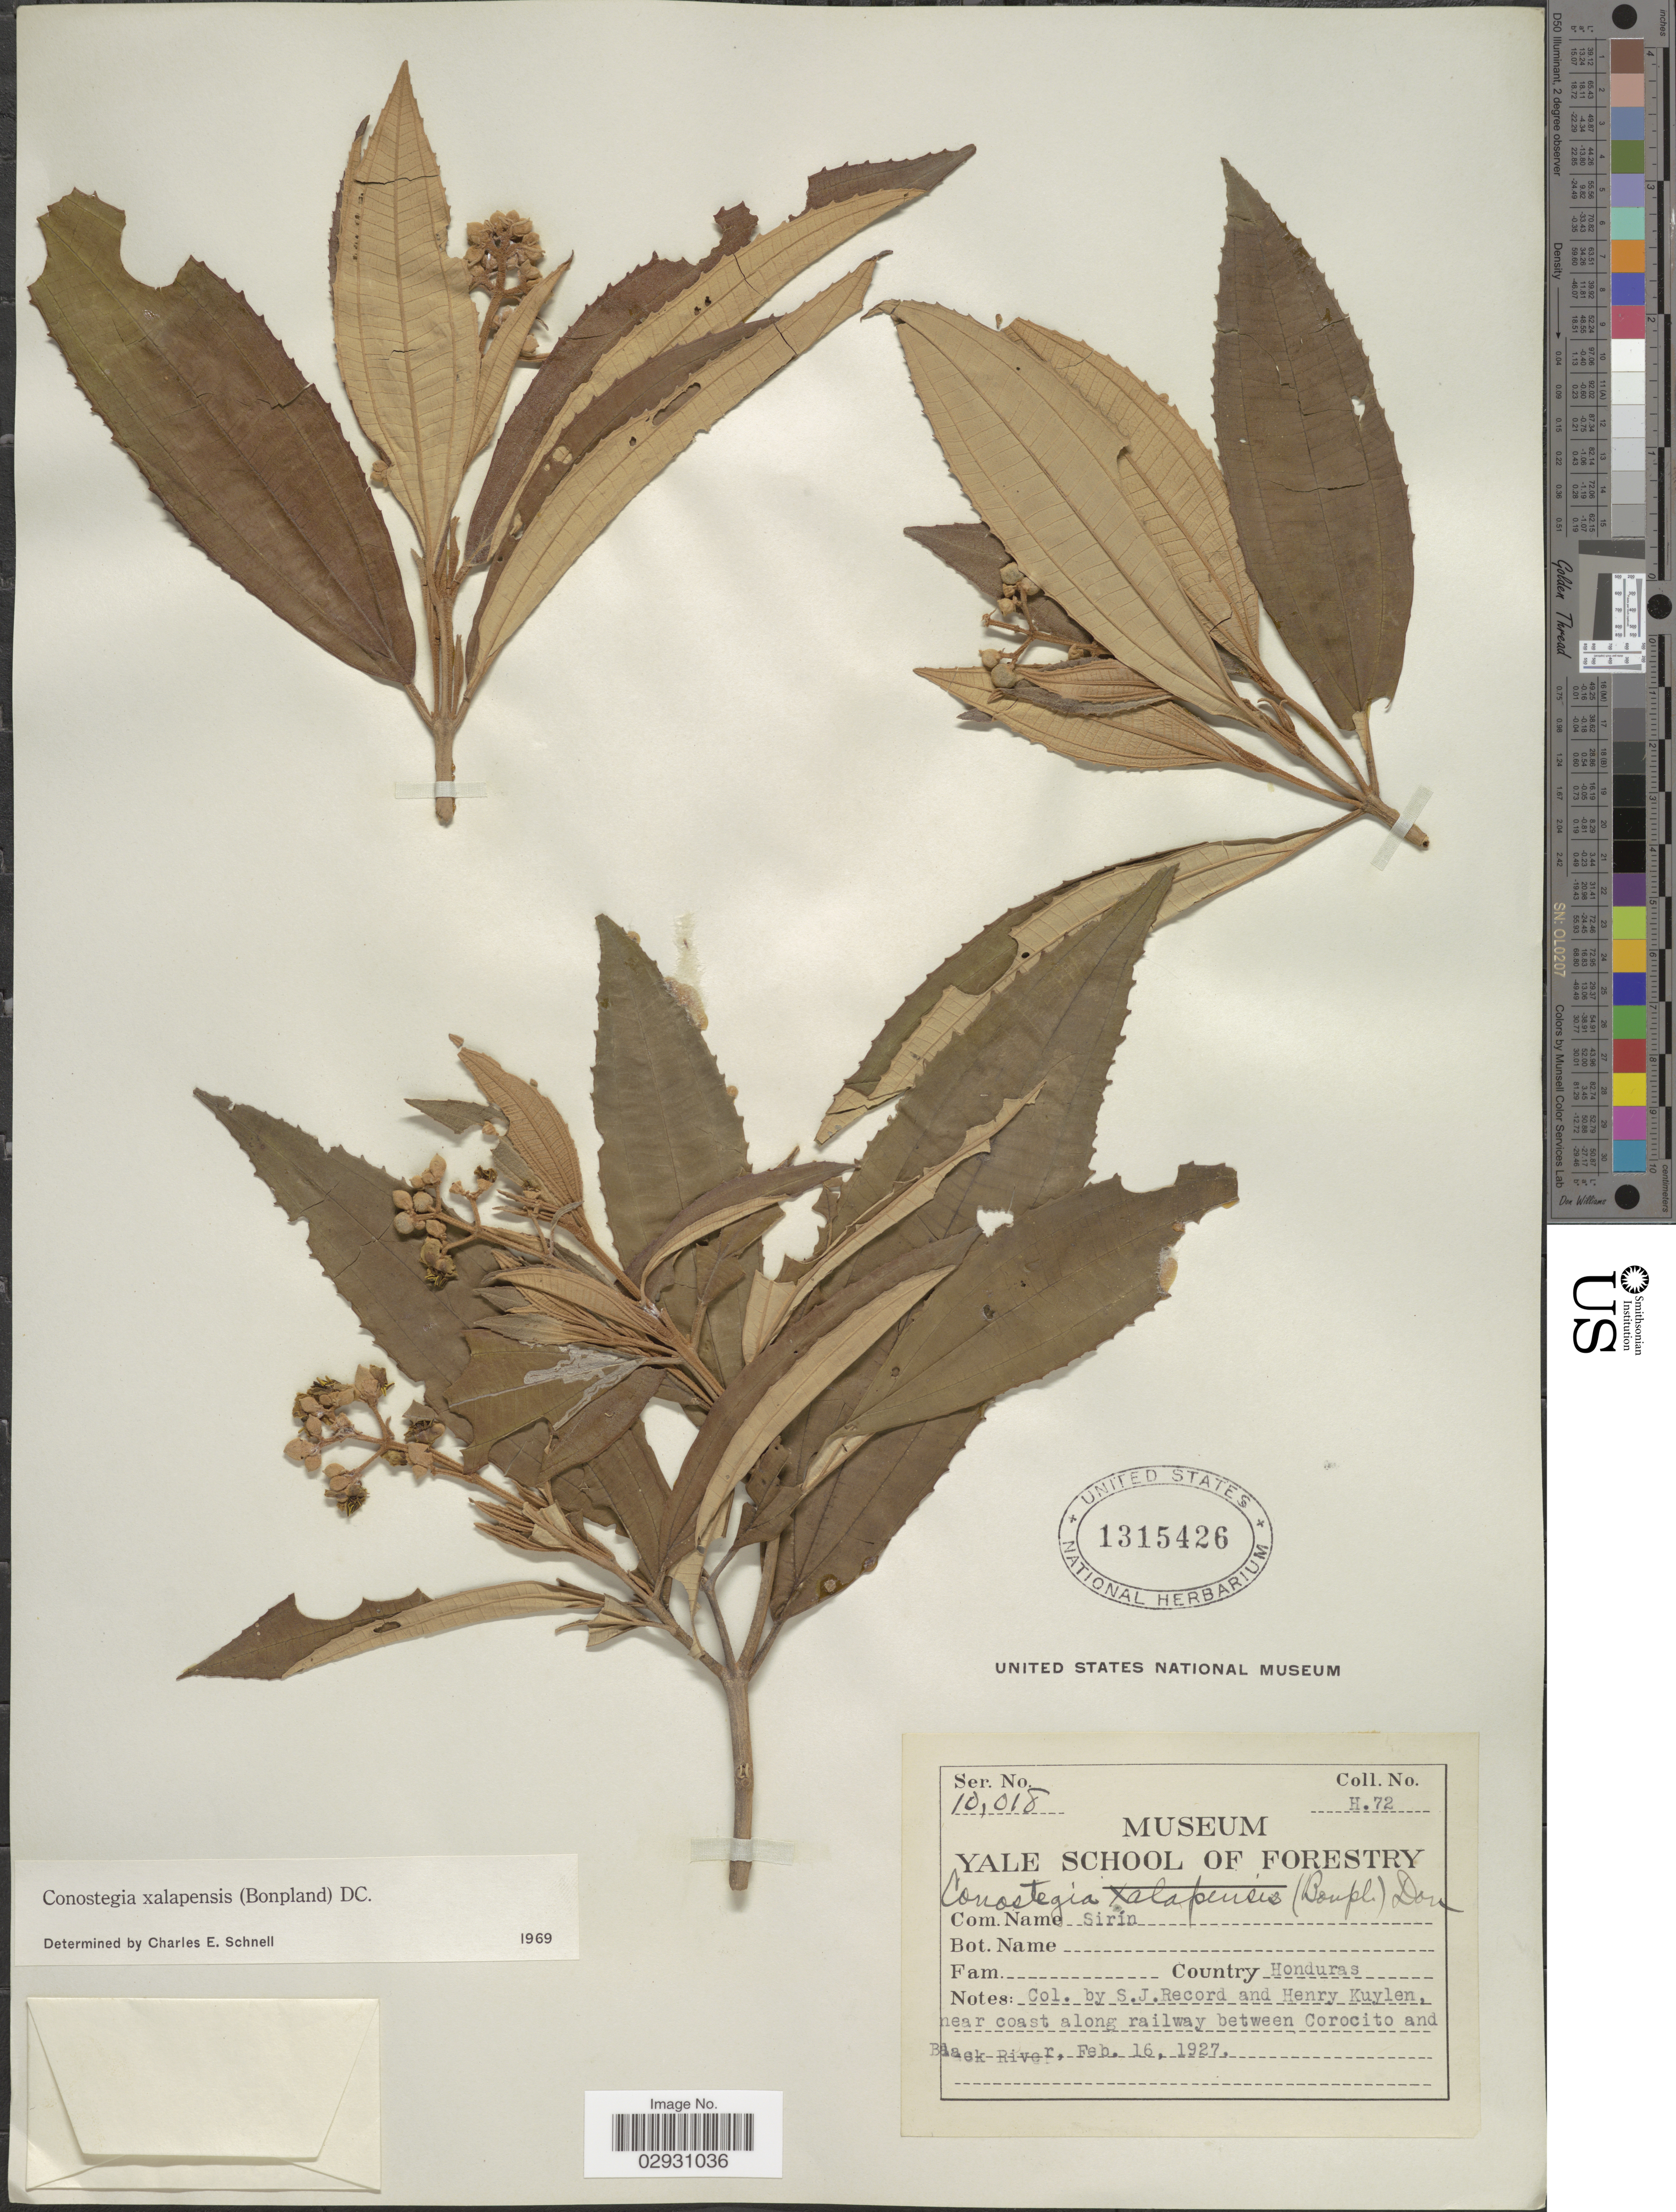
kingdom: Plantae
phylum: Tracheophyta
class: Magnoliopsida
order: Myrtales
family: Melastomataceae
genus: Conostegia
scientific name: Conostegia quadrangularis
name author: Schltdl. ex Steud.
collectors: S. J. Record & H. Kuylen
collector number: H72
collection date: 1927-02-16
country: Honduras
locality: Country Honduras, near coast along railway between Corocito and Black River.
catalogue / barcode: US 1315426